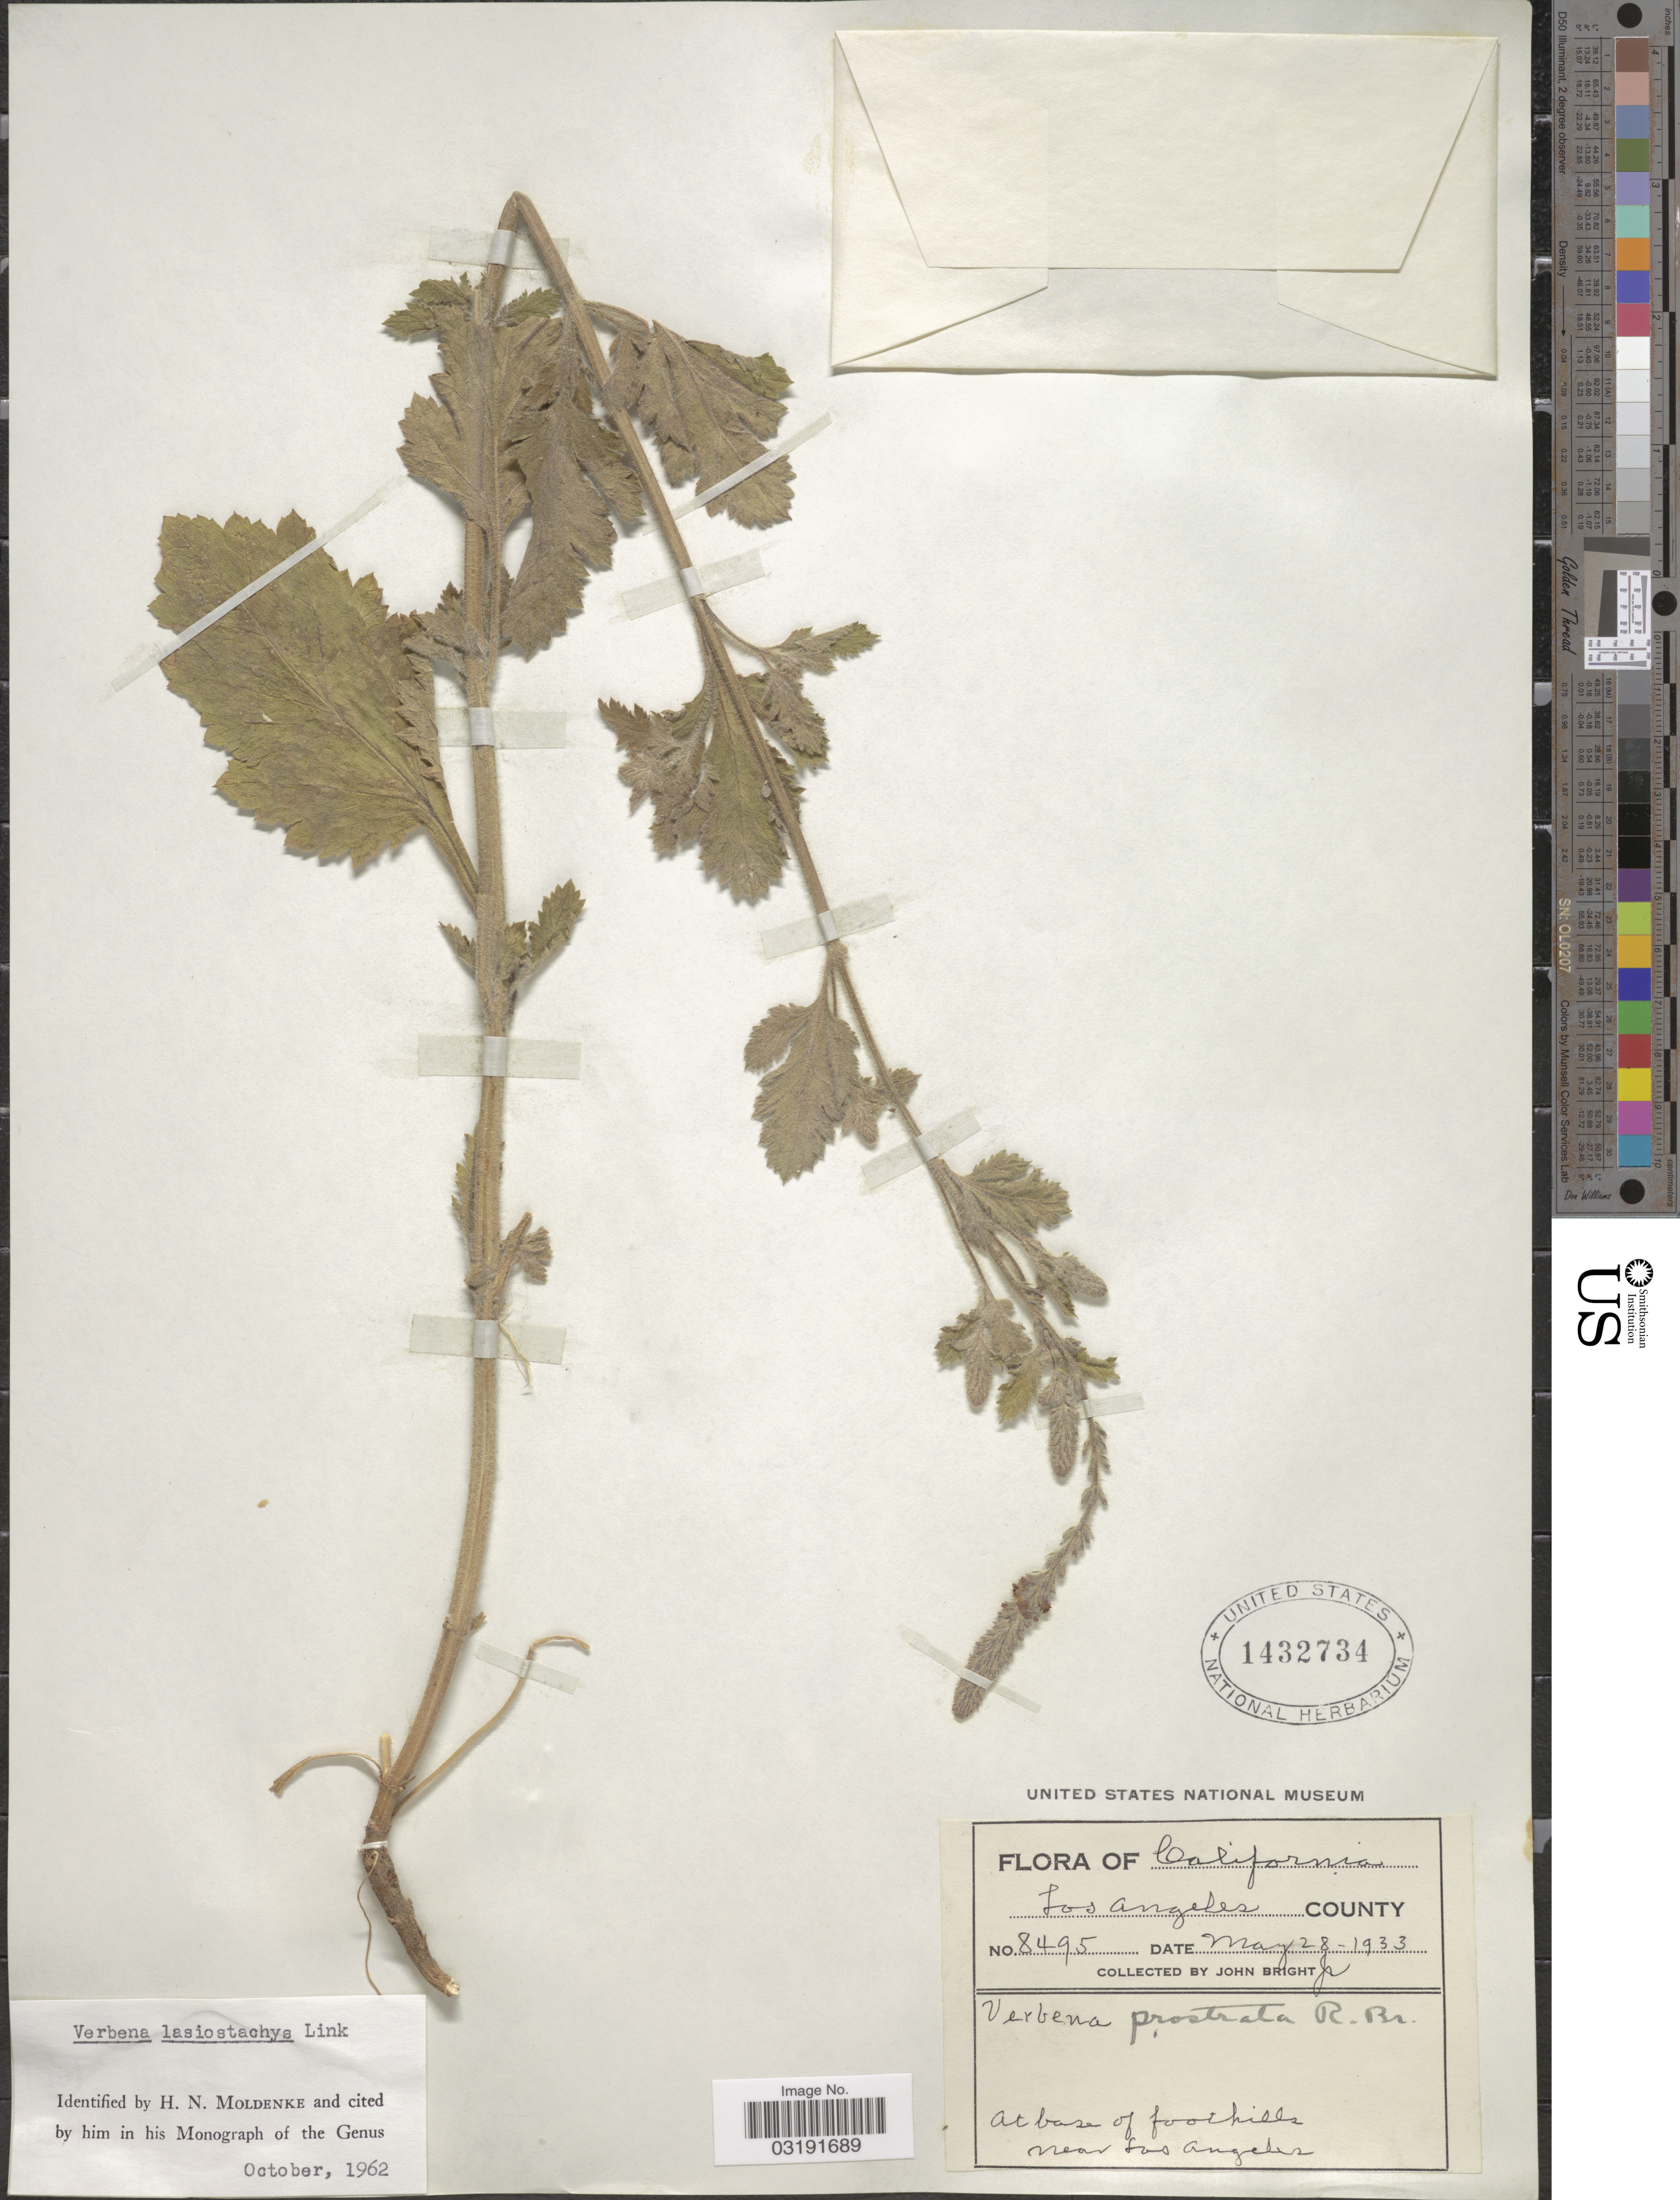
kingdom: Plantae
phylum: Tracheophyta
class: Magnoliopsida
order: Lamiales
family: Verbenaceae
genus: Verbena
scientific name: Verbena lasiostachys var. lasiostachys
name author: Link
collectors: J. Bright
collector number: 8495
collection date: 1933-05-28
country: United States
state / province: California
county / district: Los Angeles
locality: Los Angeles County. At base of foothills near Los Angeles.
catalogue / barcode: US 1432734